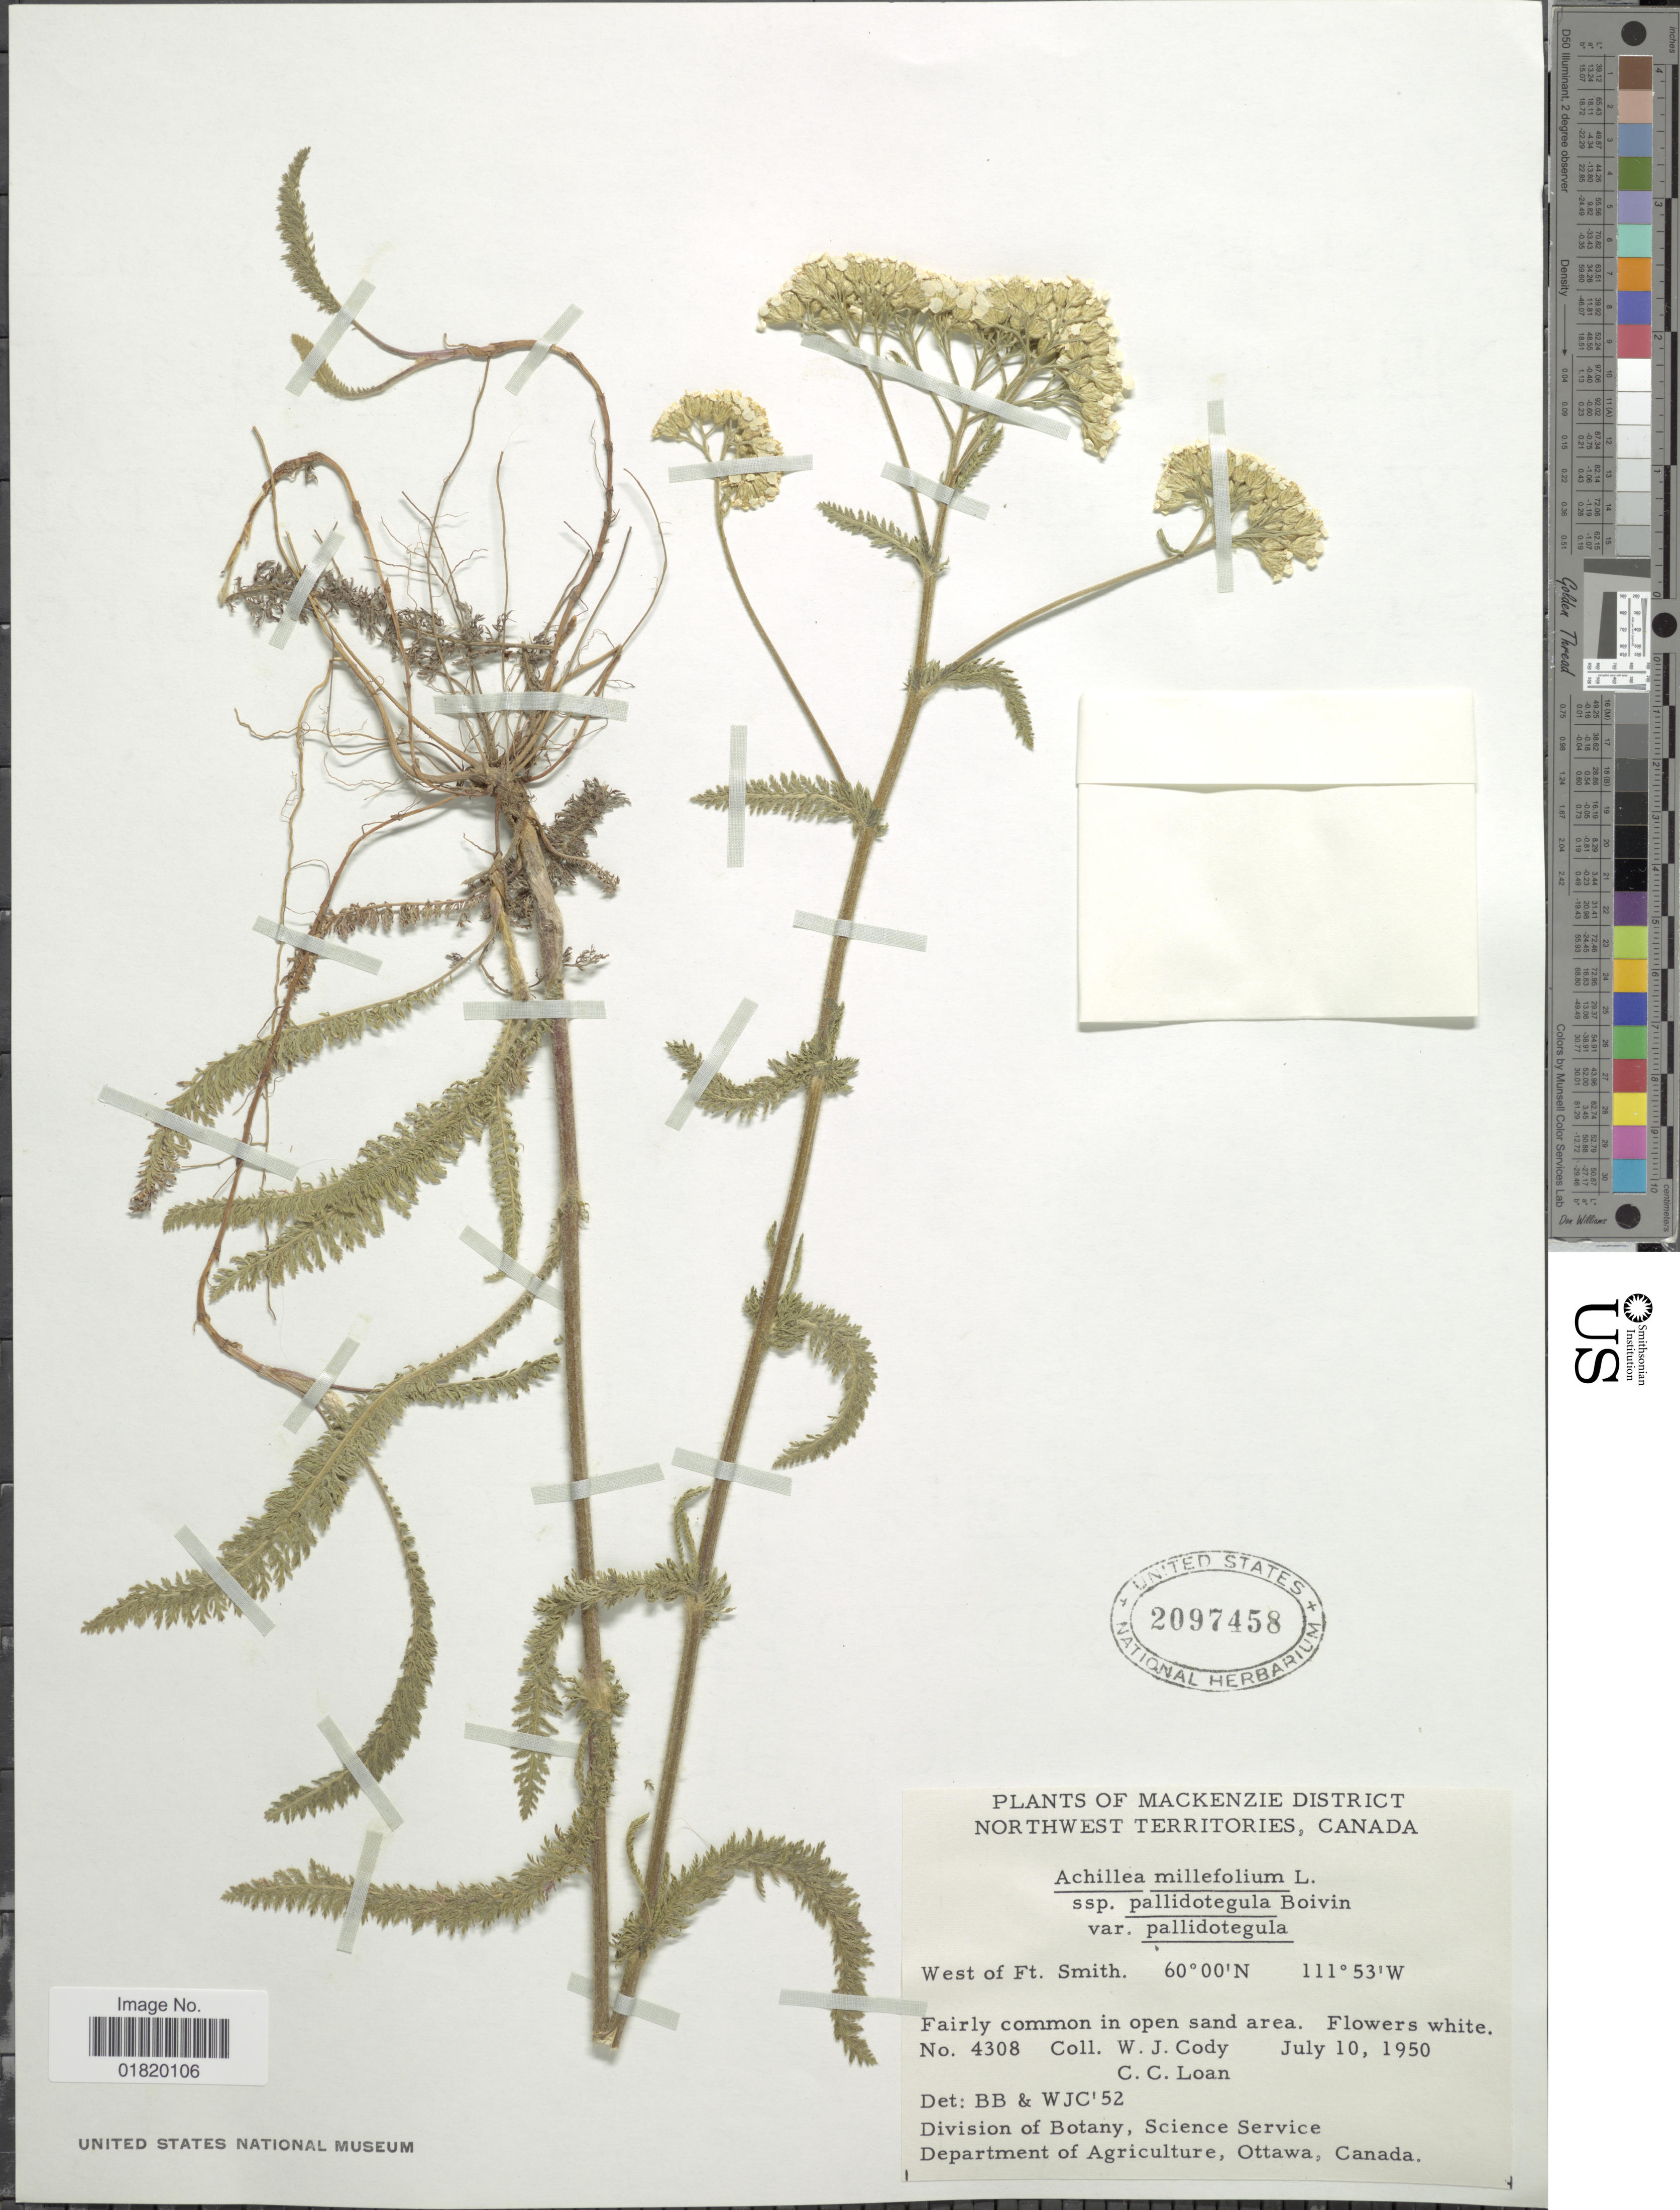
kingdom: Plantae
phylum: Tracheophyta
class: Magnoliopsida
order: Asterales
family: Asteraceae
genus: Achillea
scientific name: Achillea millefolium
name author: L.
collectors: W. Cody & C. Loan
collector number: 4308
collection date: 1950-07-10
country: Canada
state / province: Northwest Territories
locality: Mackenzie District. West of Ft. Smith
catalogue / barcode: US 2097458